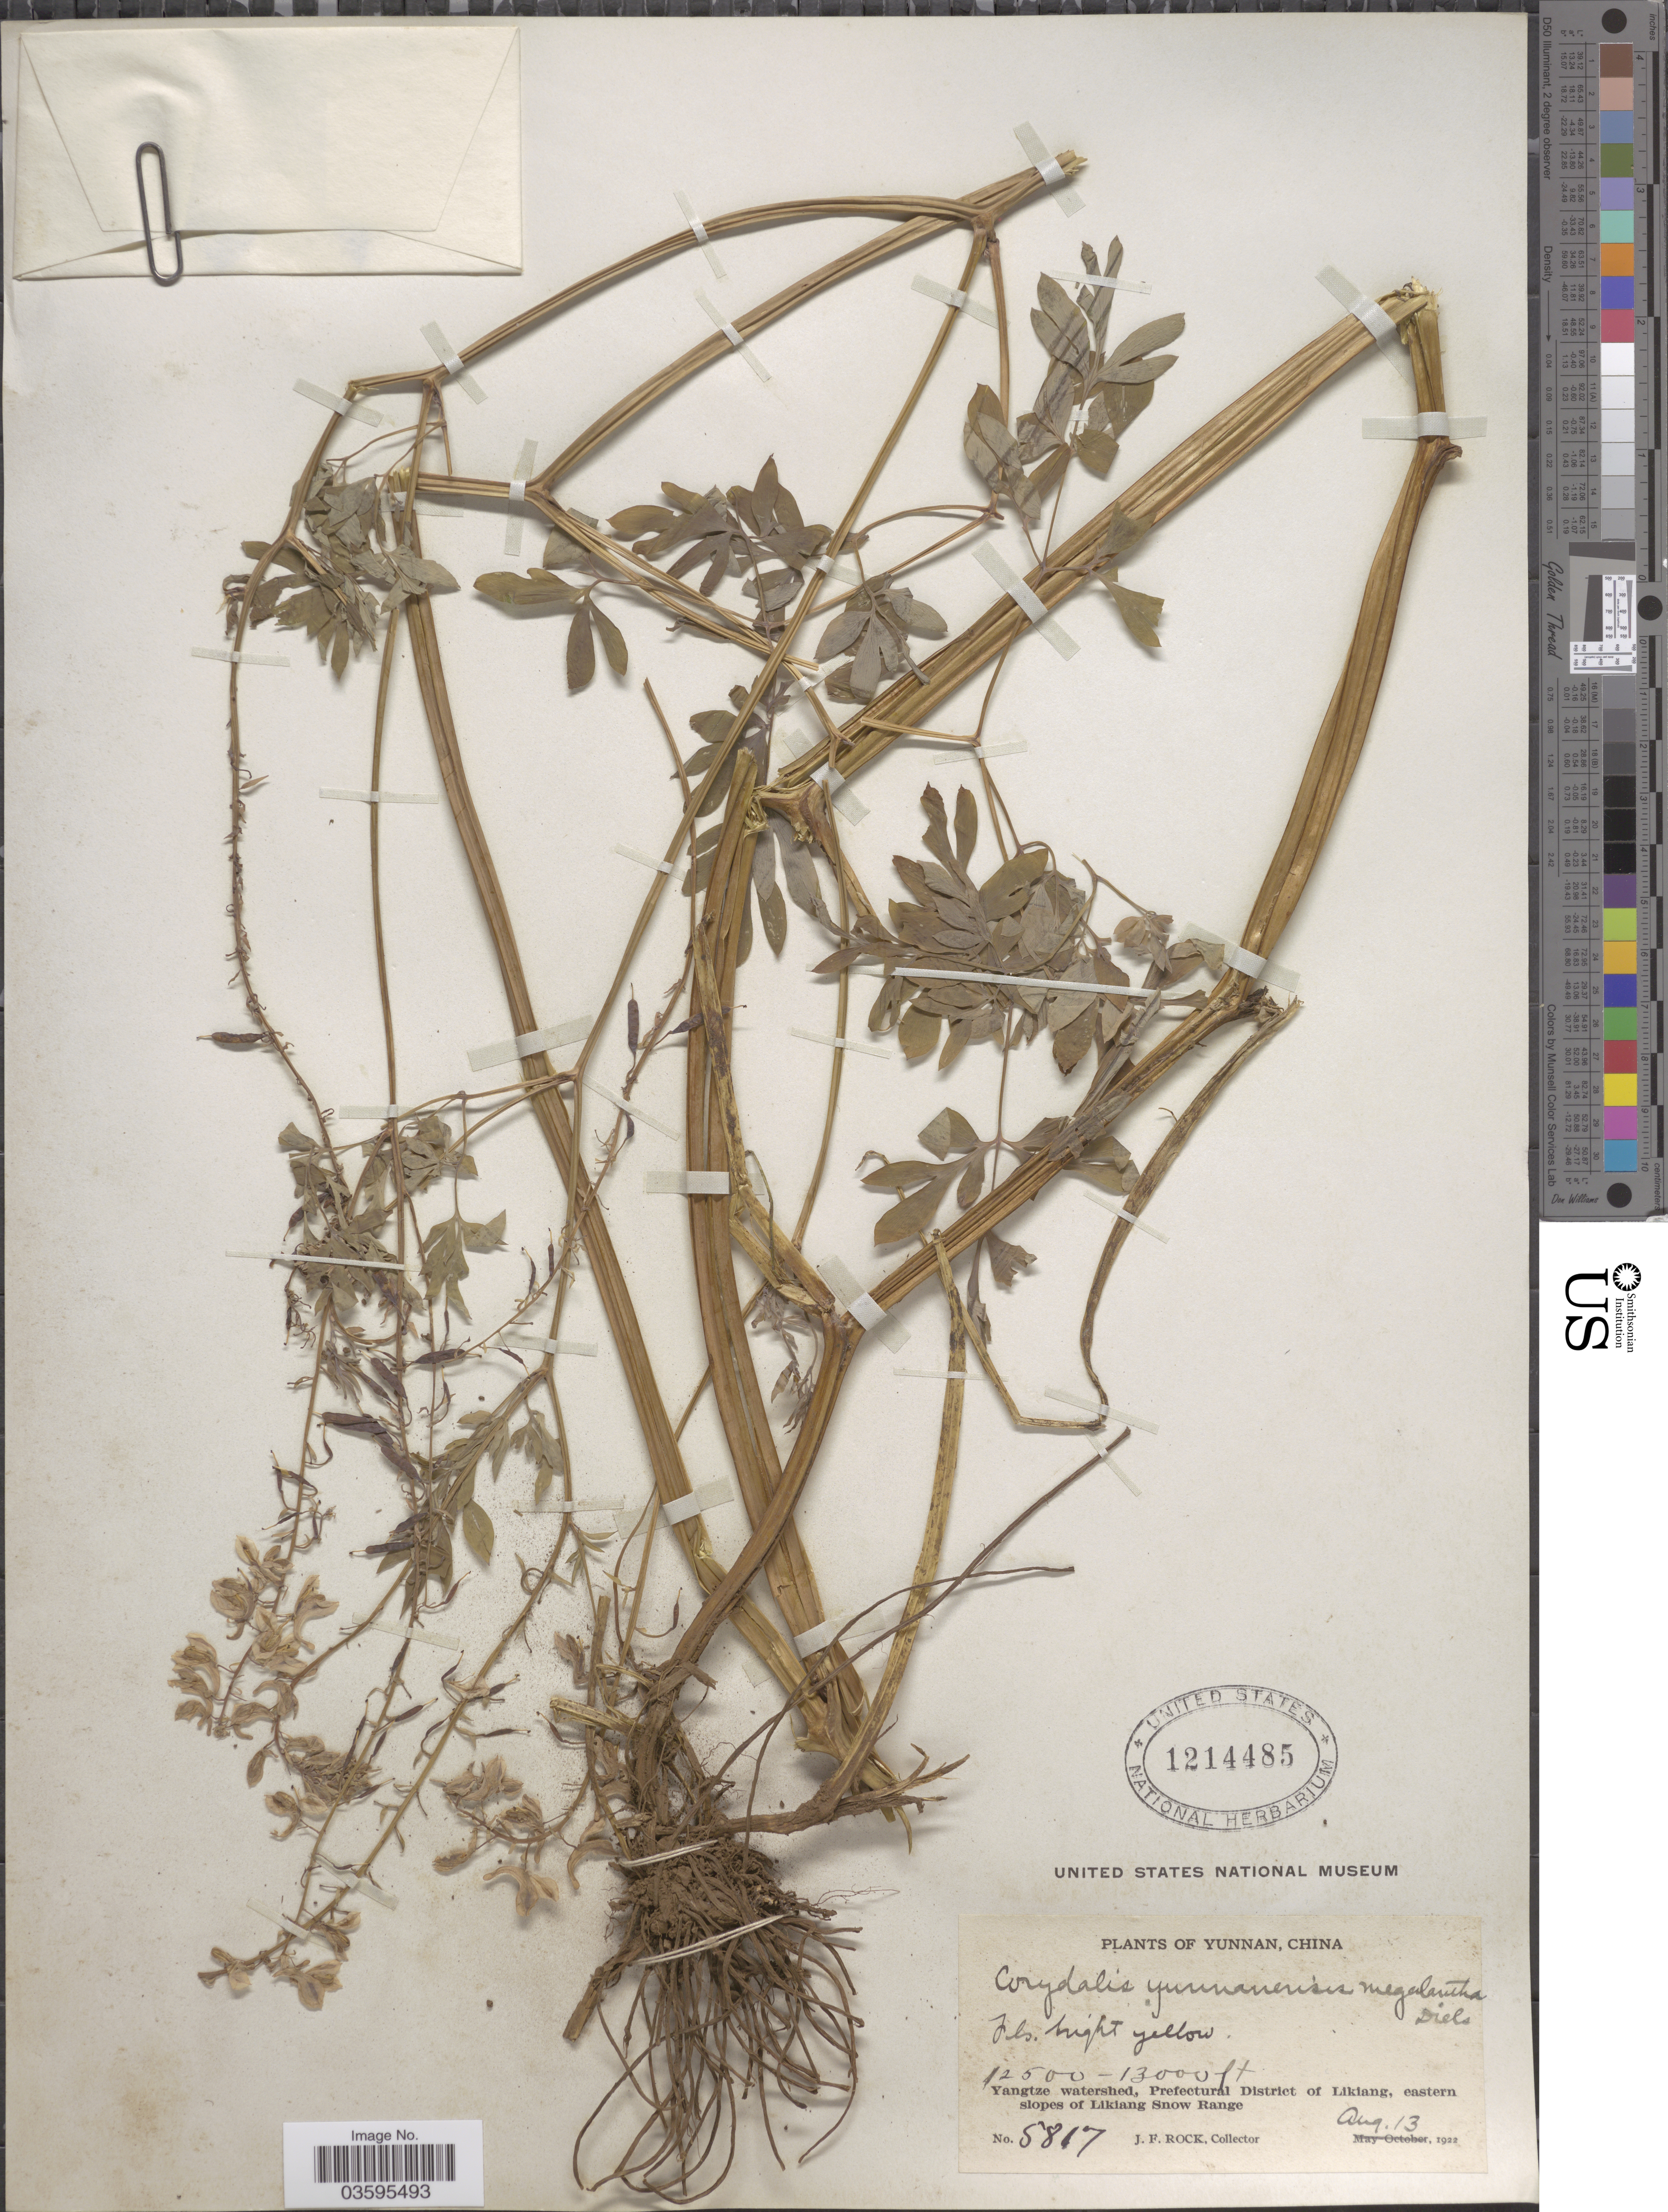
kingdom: Plantae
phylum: Tracheophyta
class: Magnoliopsida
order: Ranunculales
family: Papaveraceae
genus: Corydalis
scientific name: Corydalis yunnanensis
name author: Franch.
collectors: J. Rock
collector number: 5817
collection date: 1922-08-13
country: China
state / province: Yunnan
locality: Yangtze watershed, Prefectural District of Likiang, eastern slopes of Likiang Snow Range.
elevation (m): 3810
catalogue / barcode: US 1214485